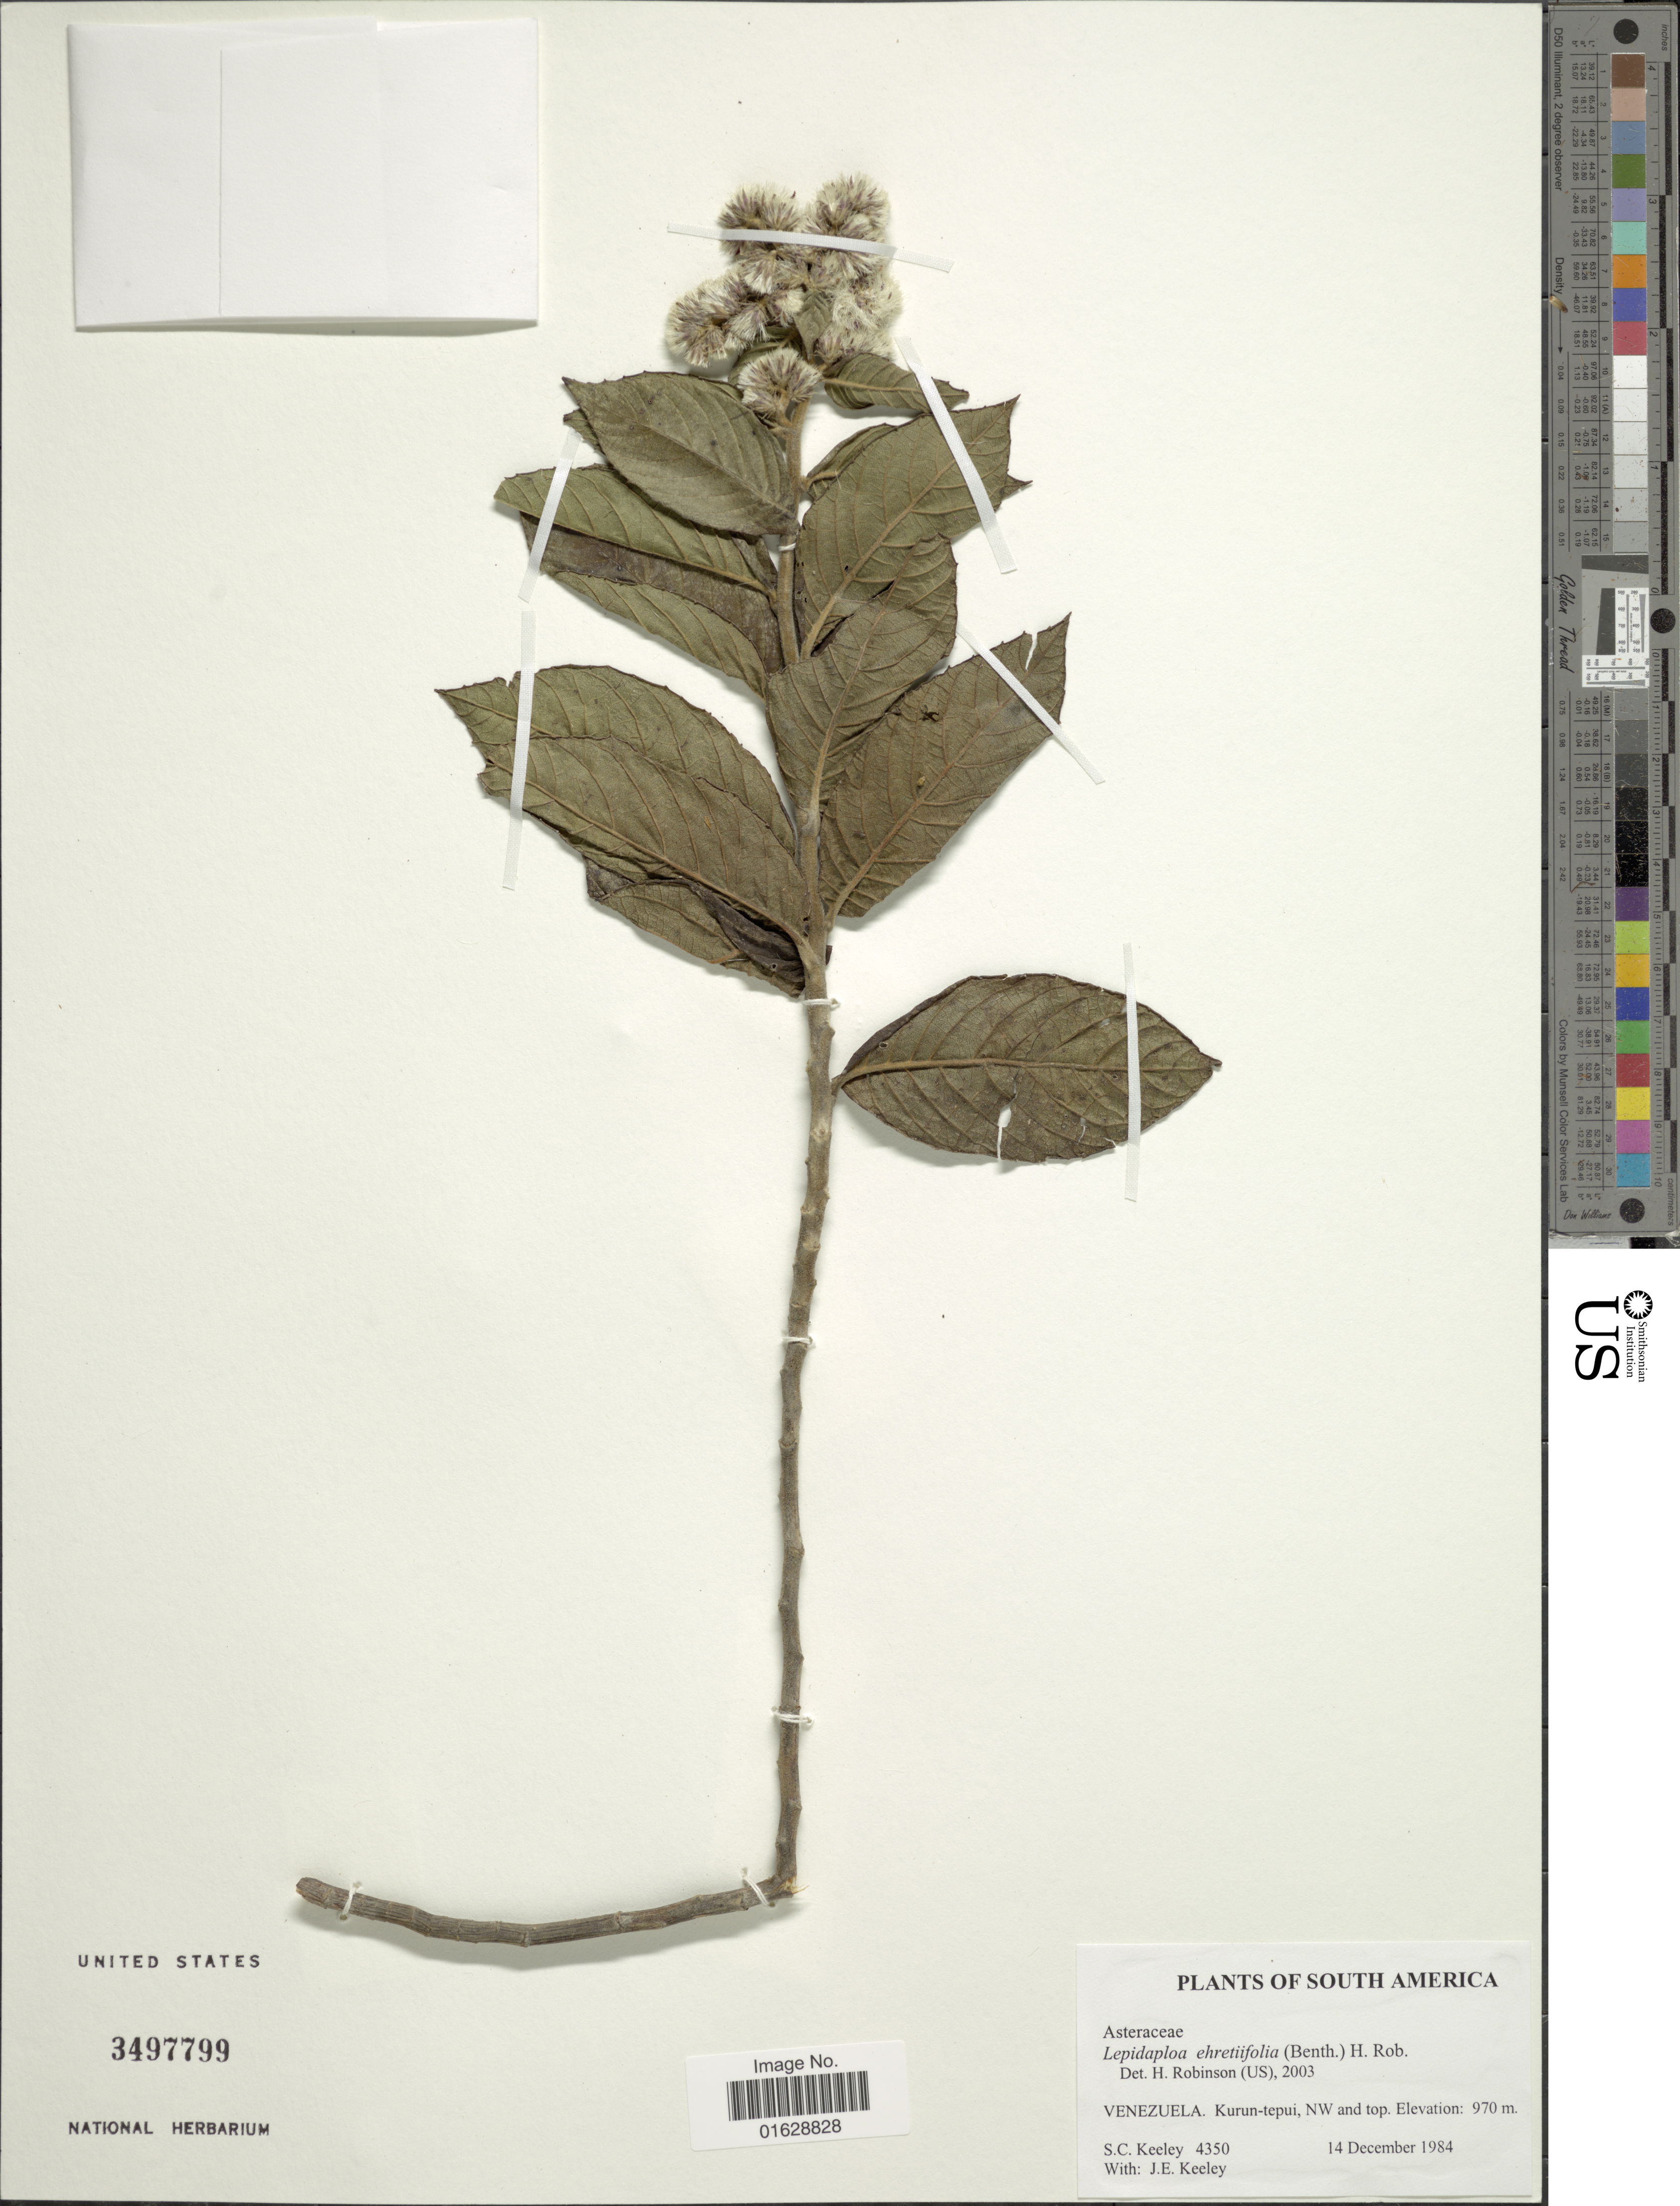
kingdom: Plantae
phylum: Tracheophyta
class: Magnoliopsida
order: Asterales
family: Asteraceae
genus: Lepidaploa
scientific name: Lepidaploa ehretiifolia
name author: (Benth.) H. Rob.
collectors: S. C. Keeley & J. E. Keeley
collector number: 4350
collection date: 1984-12-14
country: Venezuela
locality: Kurun-tepui, NW and top.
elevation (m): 970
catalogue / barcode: US 3497799